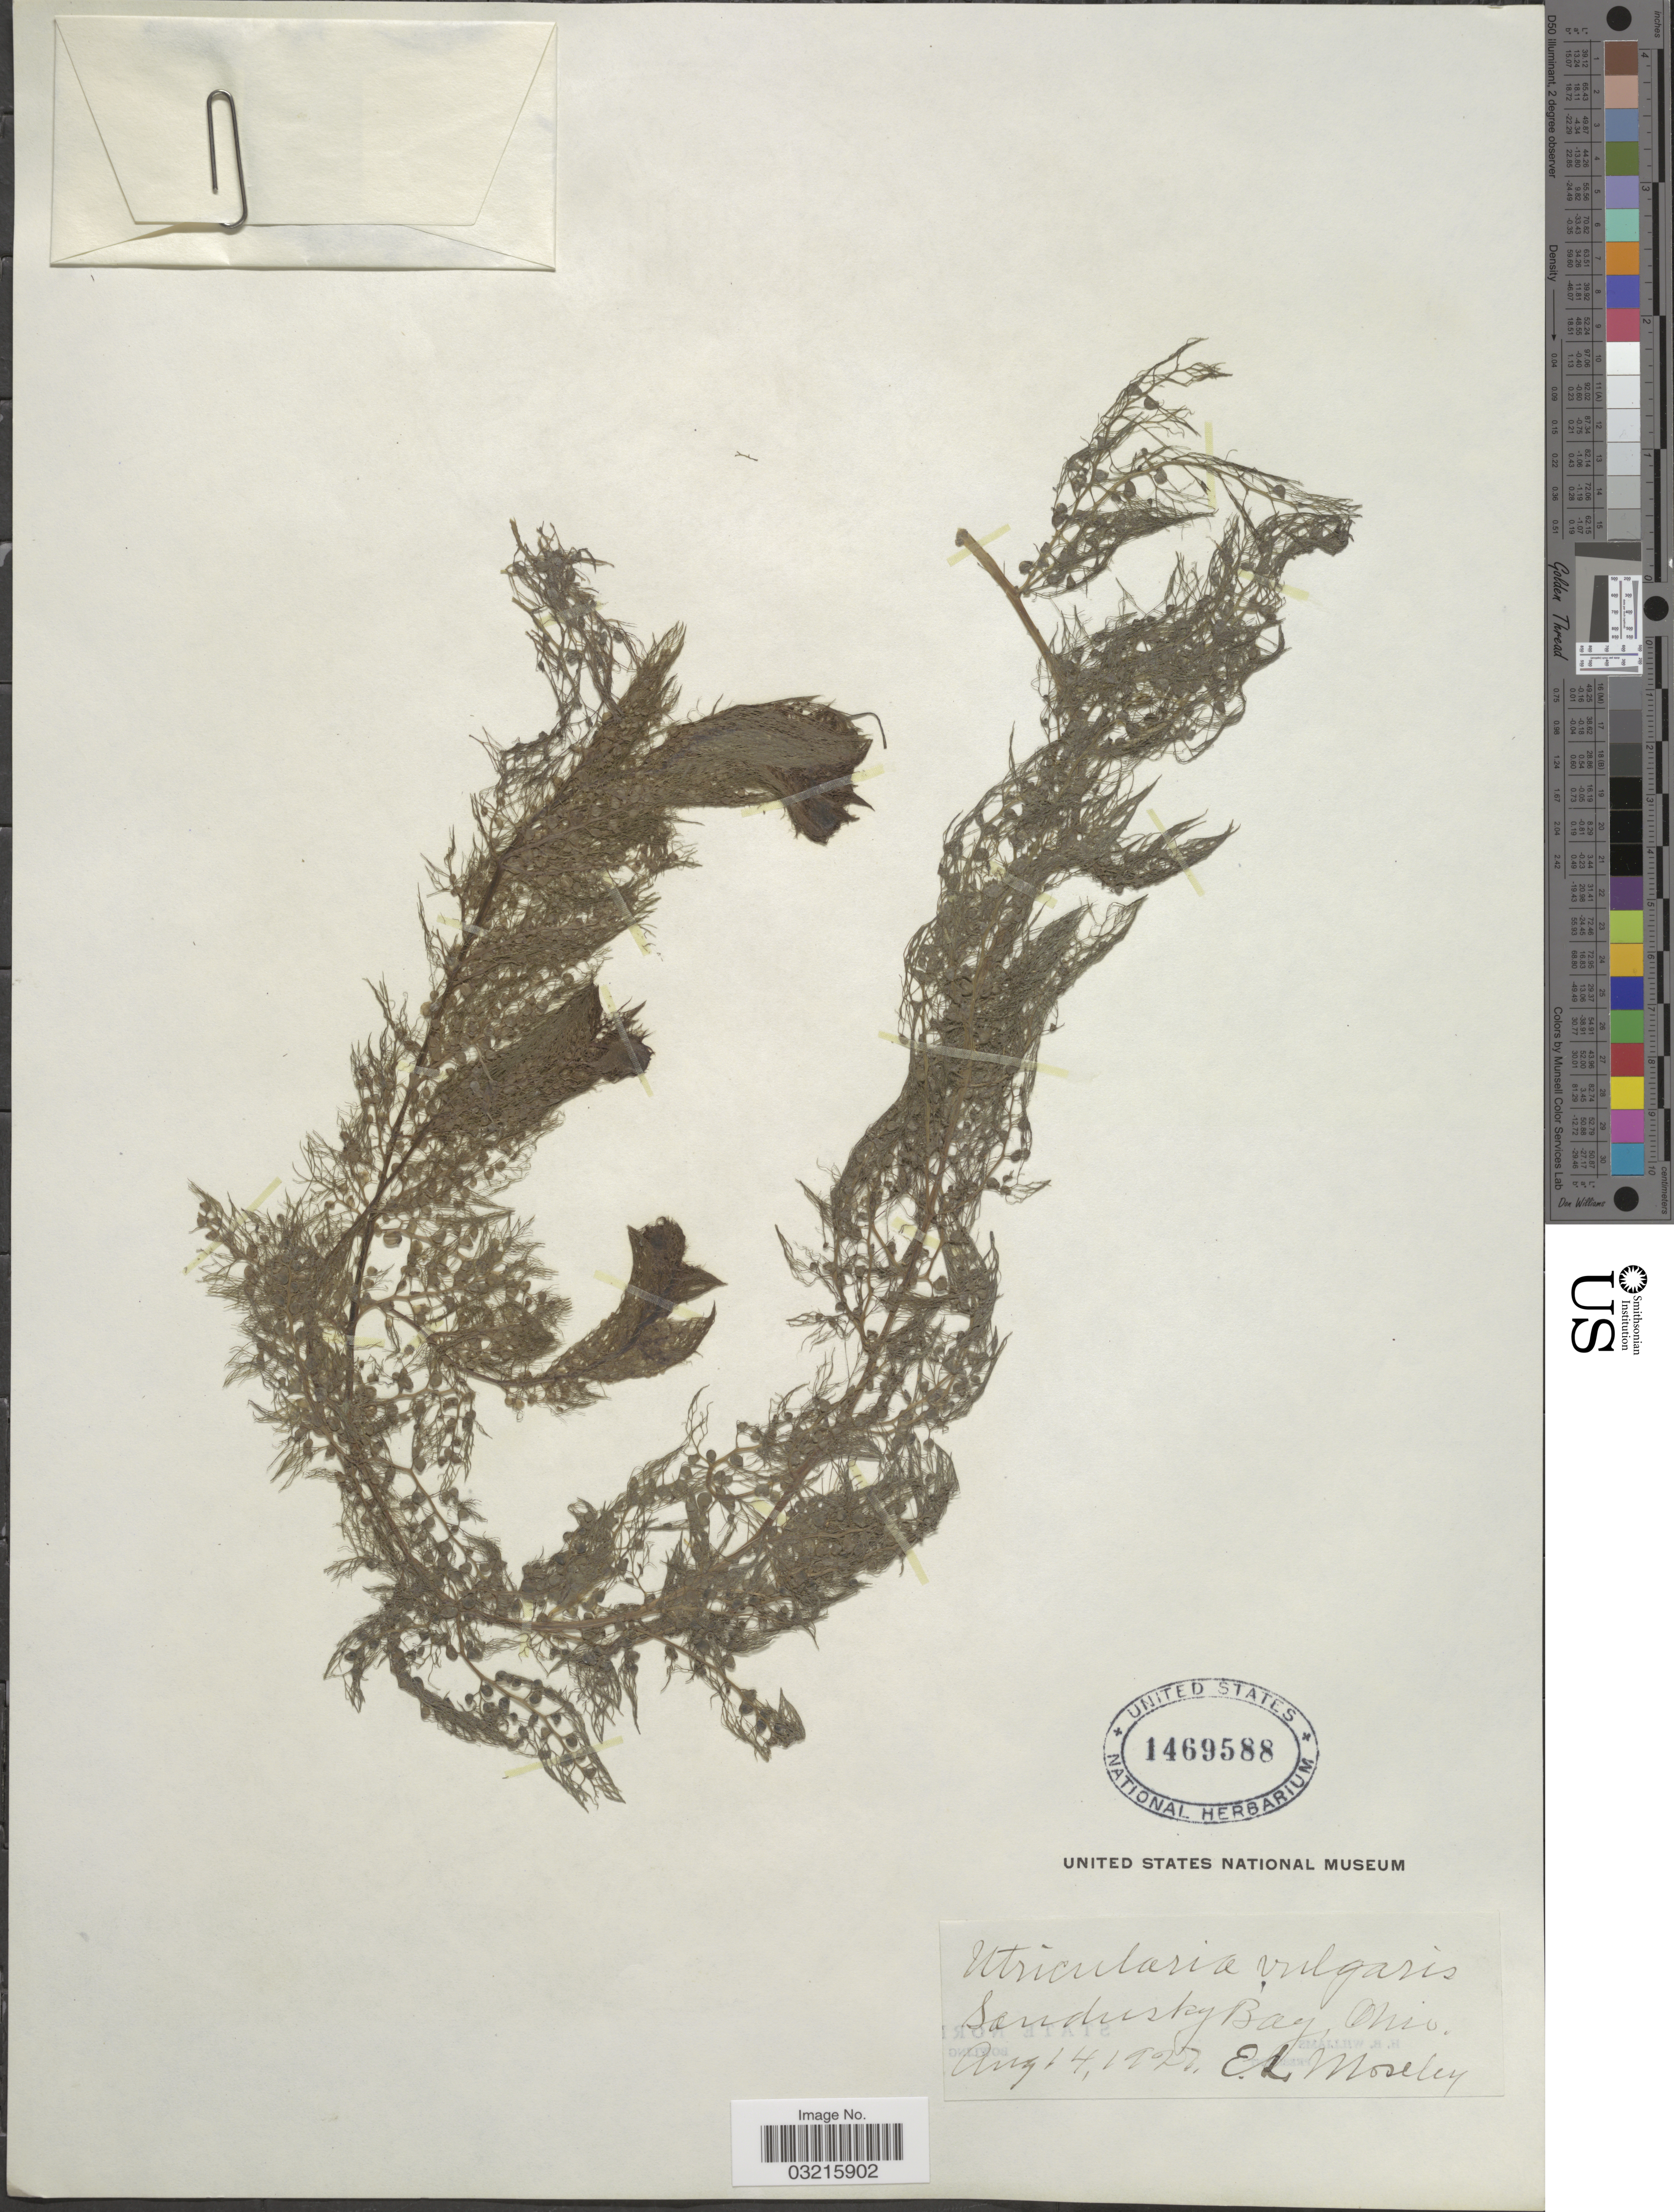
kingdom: Plantae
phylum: Tracheophyta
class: Magnoliopsida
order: Lamiales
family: Lentibulariaceae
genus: Utricularia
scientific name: Utricularia vulgaris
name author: L.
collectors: E. Moseley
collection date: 1927-08-14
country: United States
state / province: Ohio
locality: Sandusky Bay.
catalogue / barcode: US 1469588